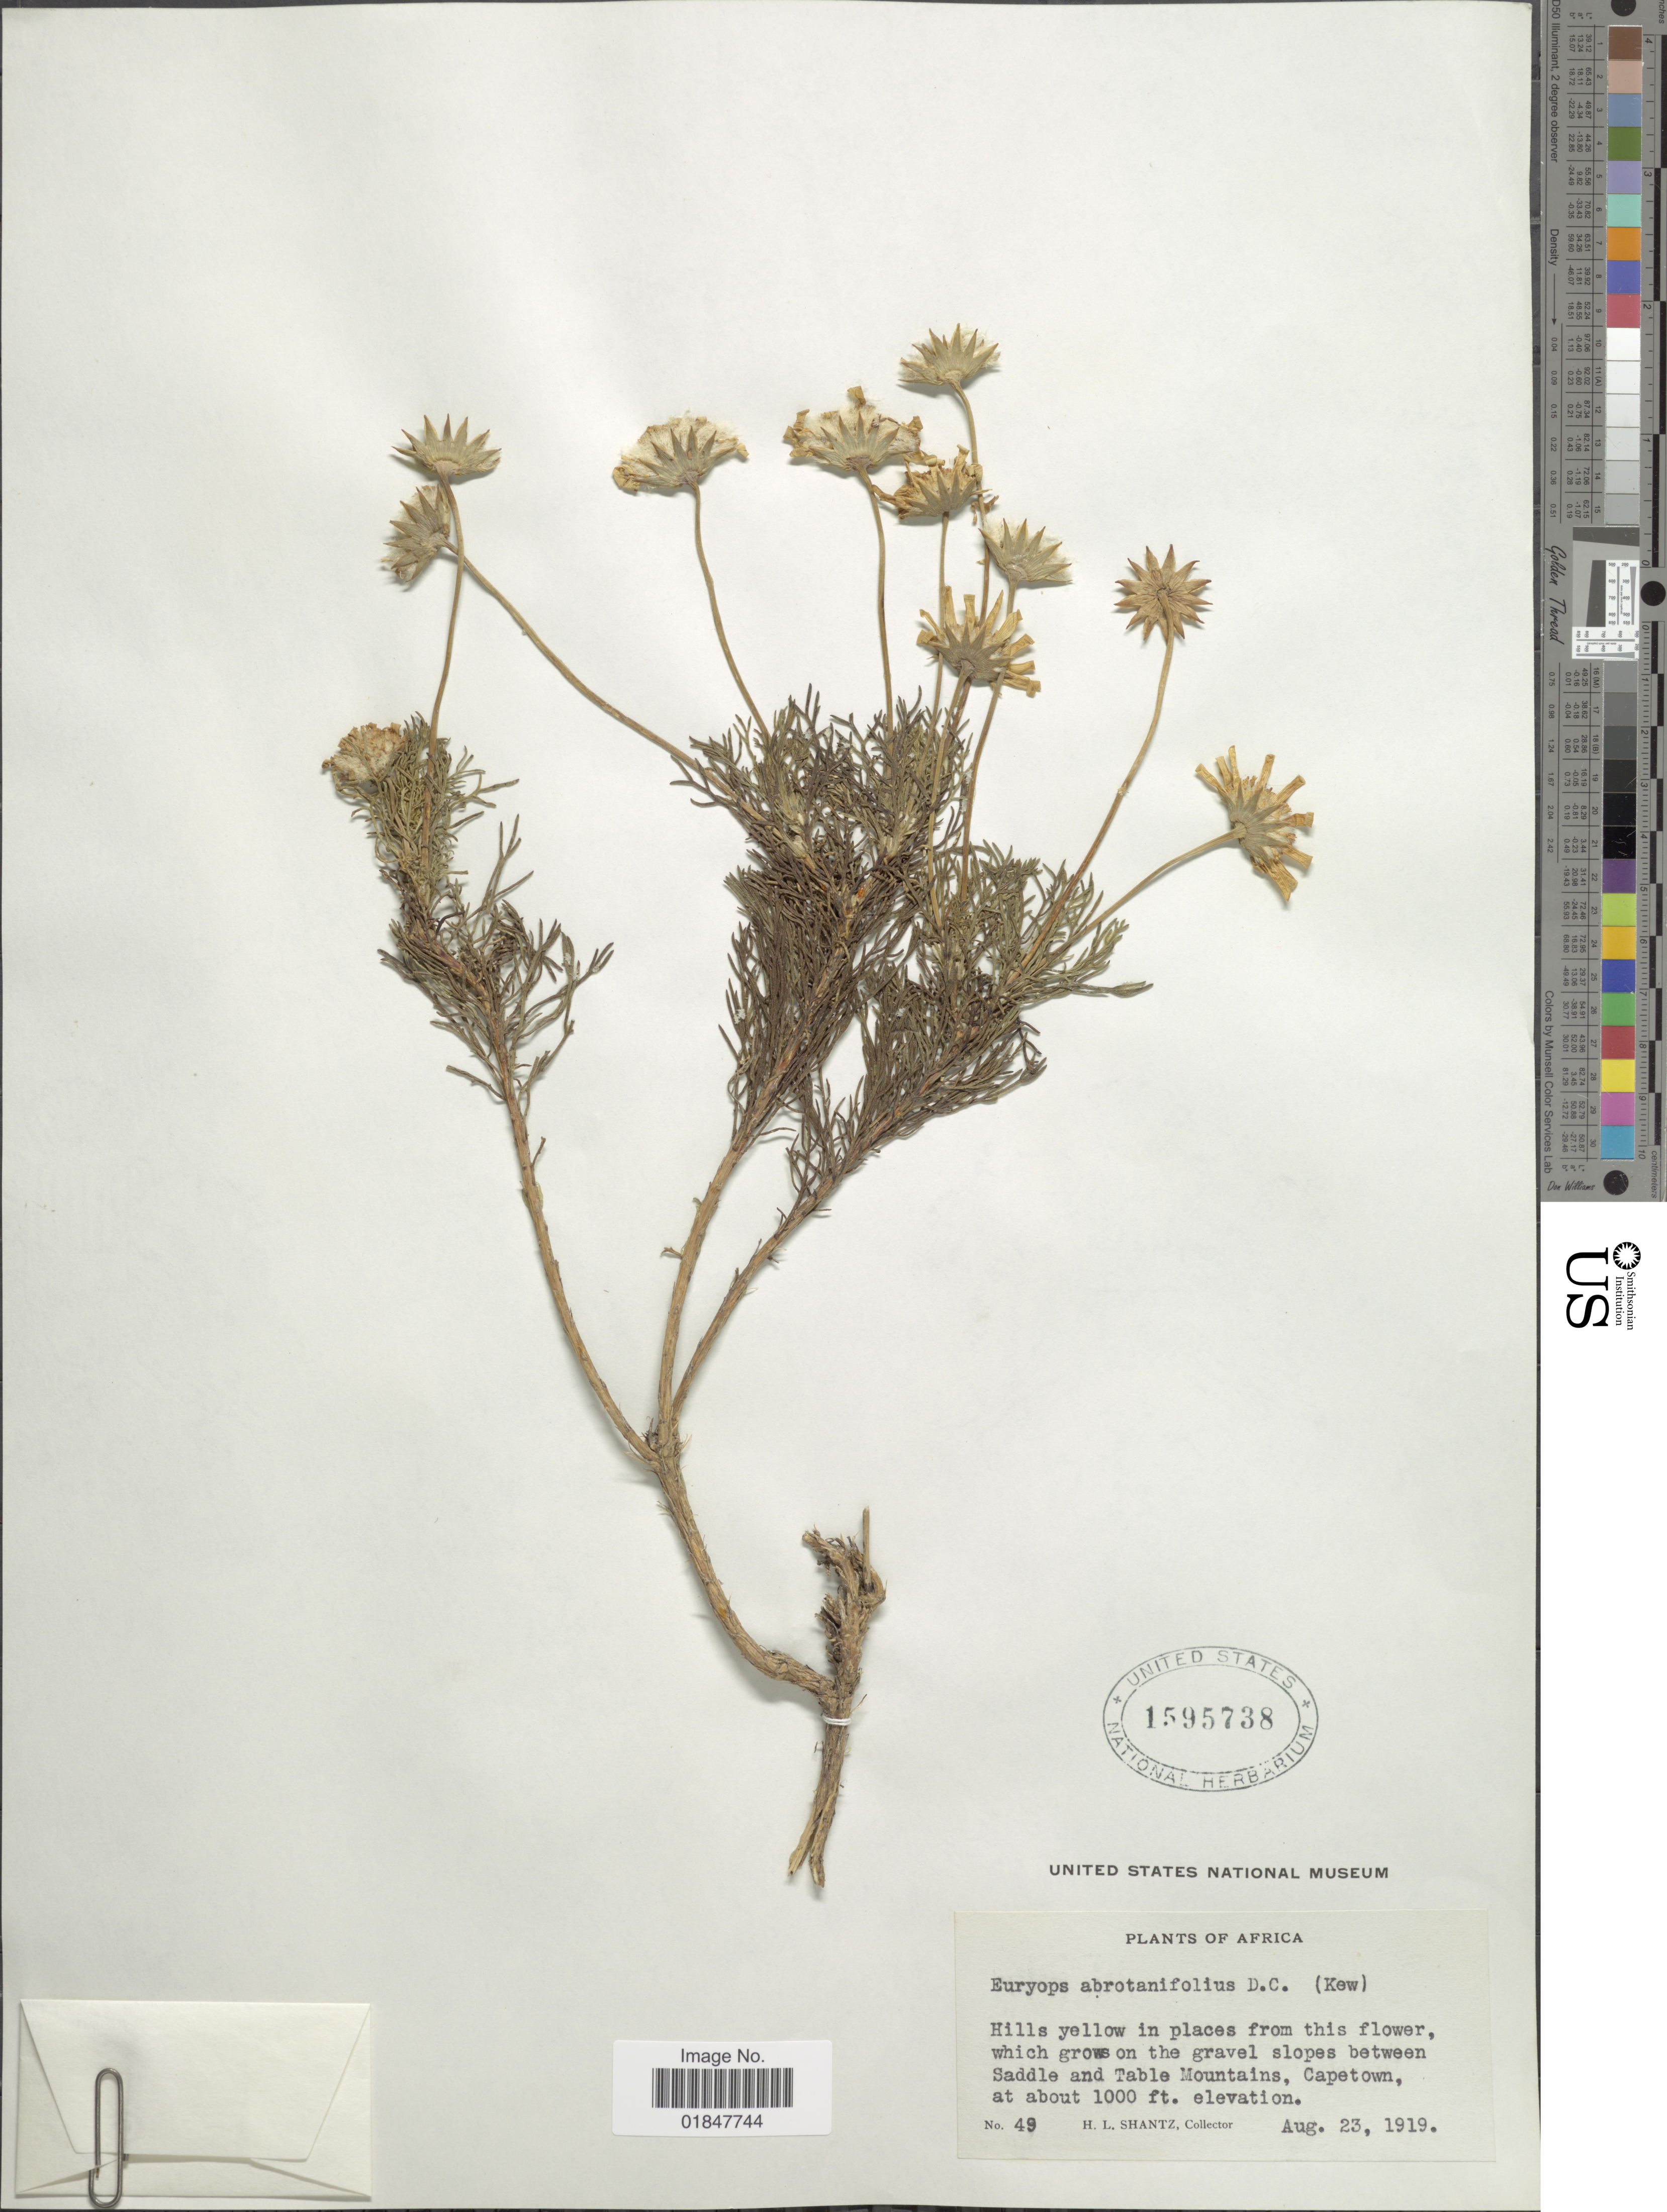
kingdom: Plantae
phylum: Tracheophyta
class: Magnoliopsida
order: Asterales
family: Asteraceae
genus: Euryops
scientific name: Euryops abrotanifolius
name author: (L.) DC.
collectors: H. Shantz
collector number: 49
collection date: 1919-08-23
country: South Africa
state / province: Western Cape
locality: Africa, between Saddle and Table Mountains, Capetown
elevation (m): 305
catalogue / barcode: US 1595738